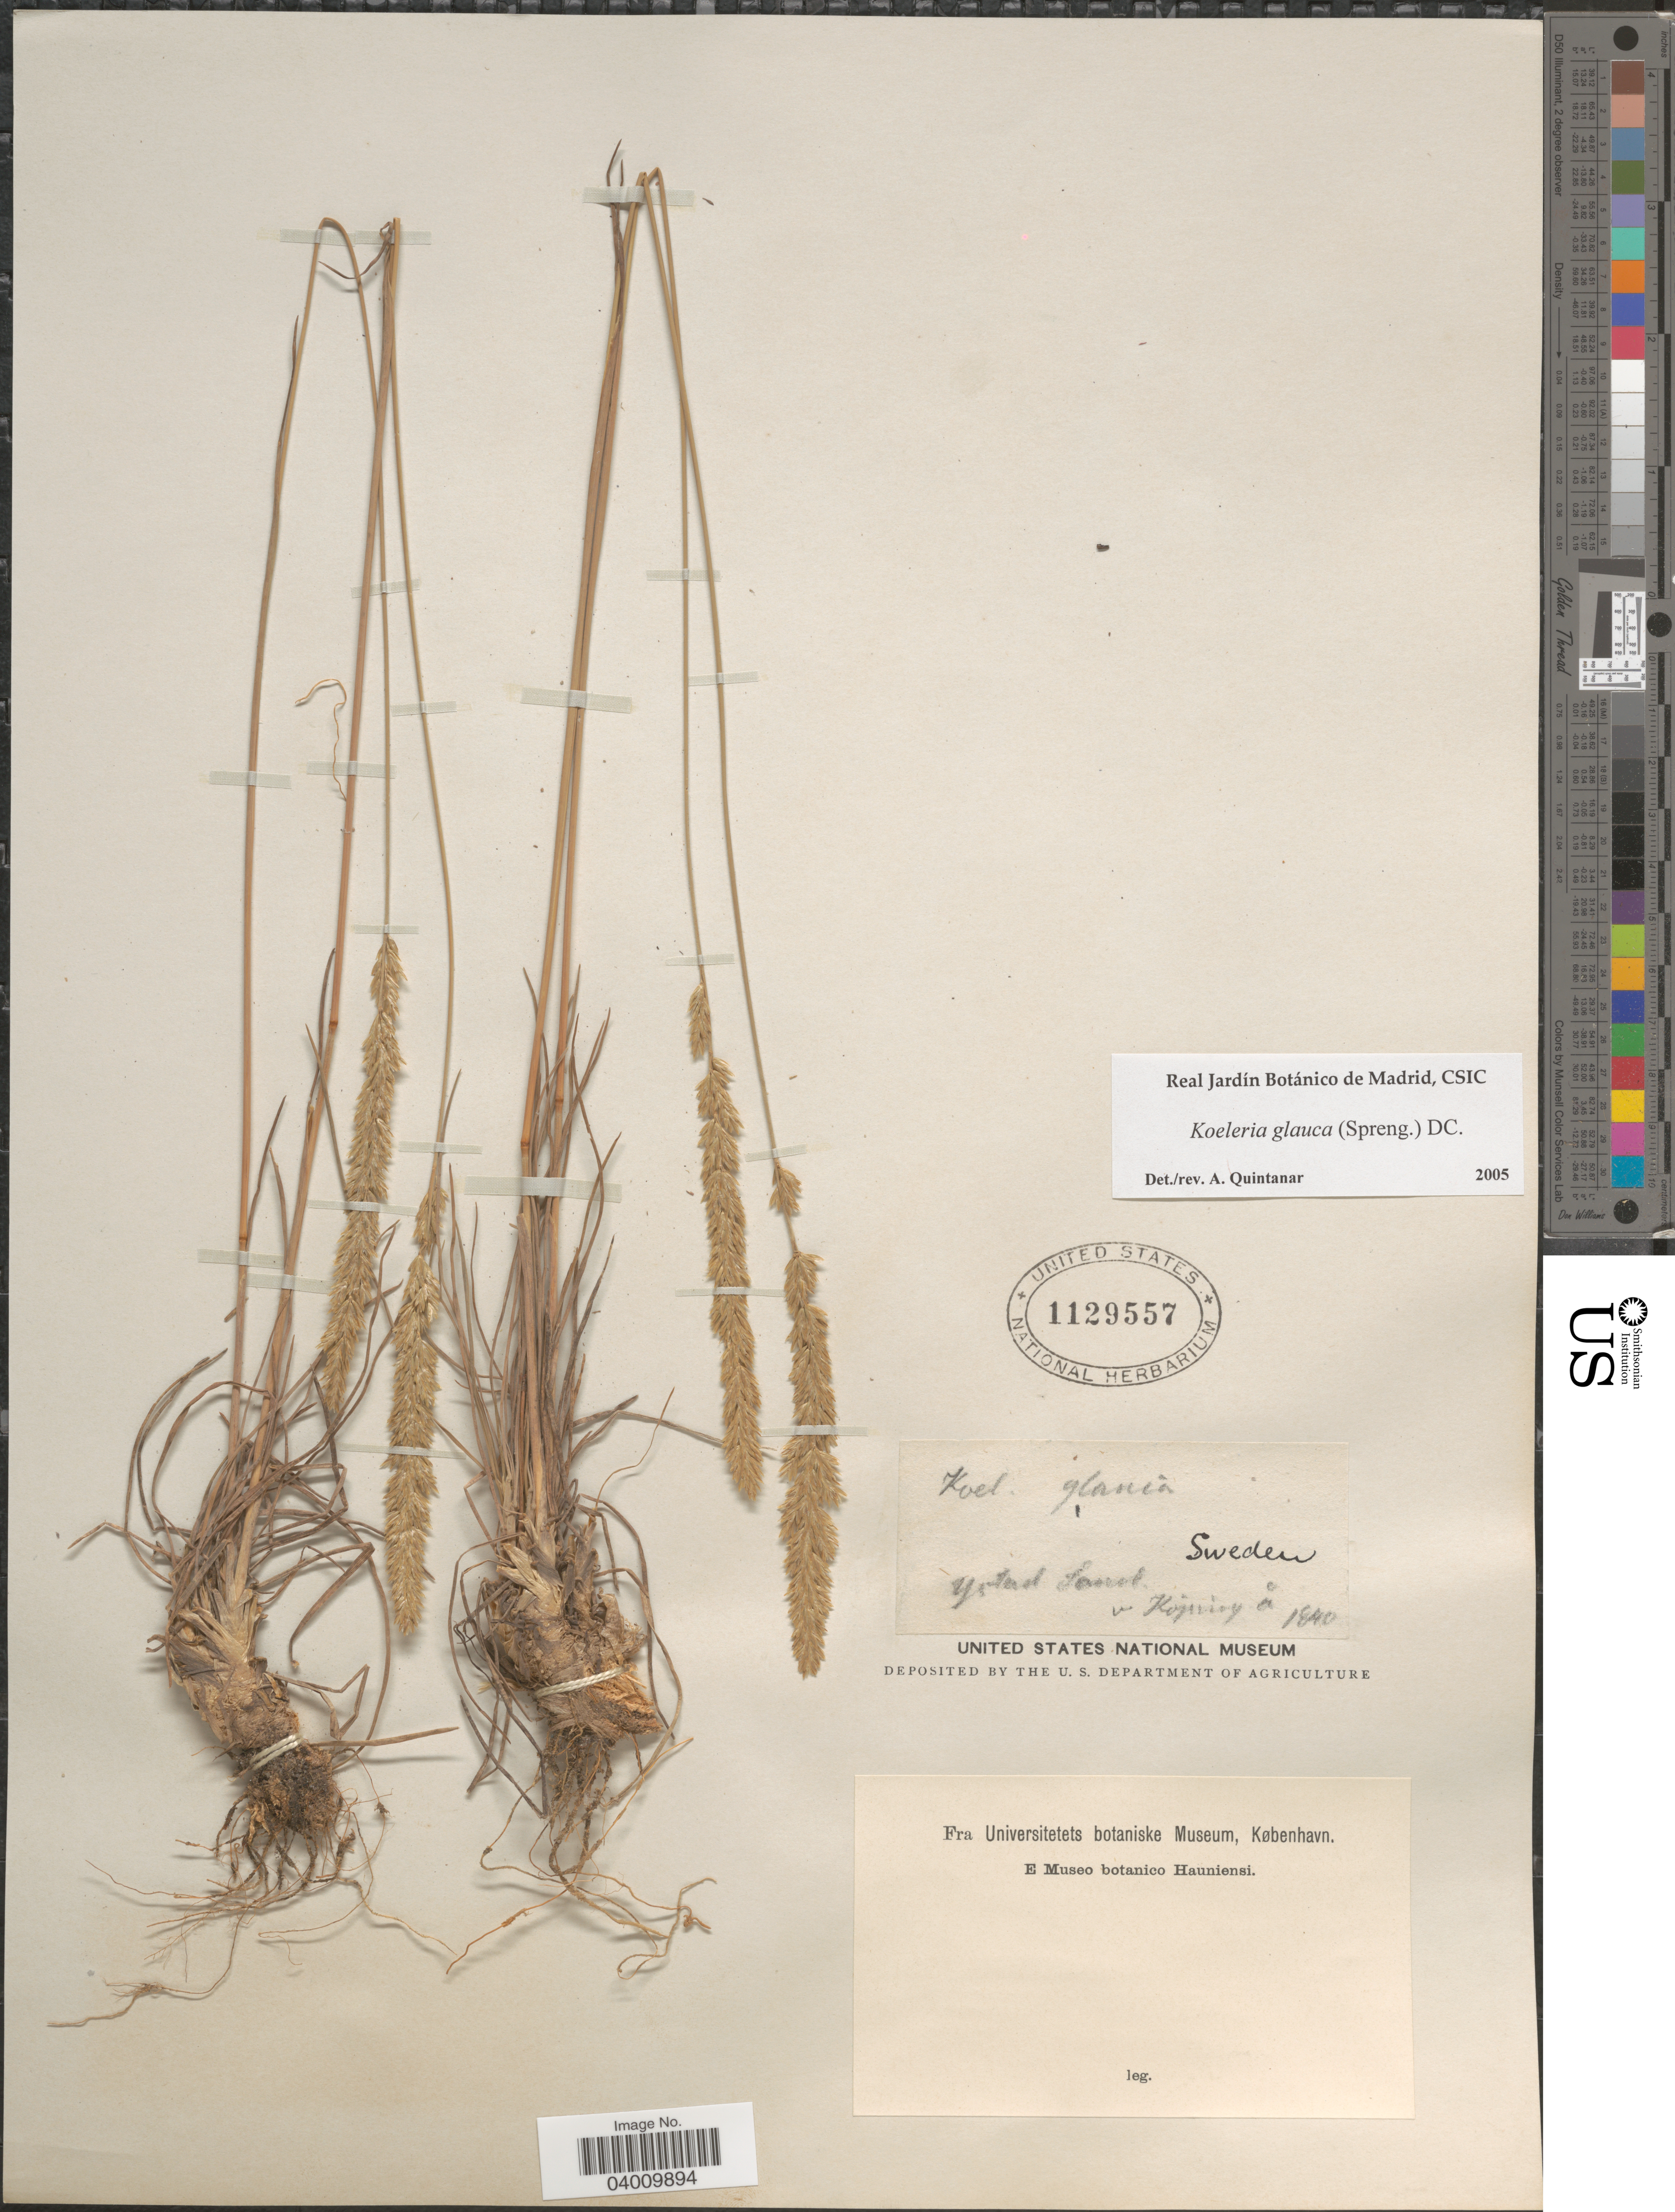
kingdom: Plantae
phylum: Tracheophyta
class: Liliopsida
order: Poales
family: Poaceae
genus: Koeleria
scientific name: Koeleria glauca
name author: (Spreng.) DC.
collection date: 1840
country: Sweden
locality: Ystad forest v. Koping å.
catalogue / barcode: US 1129557